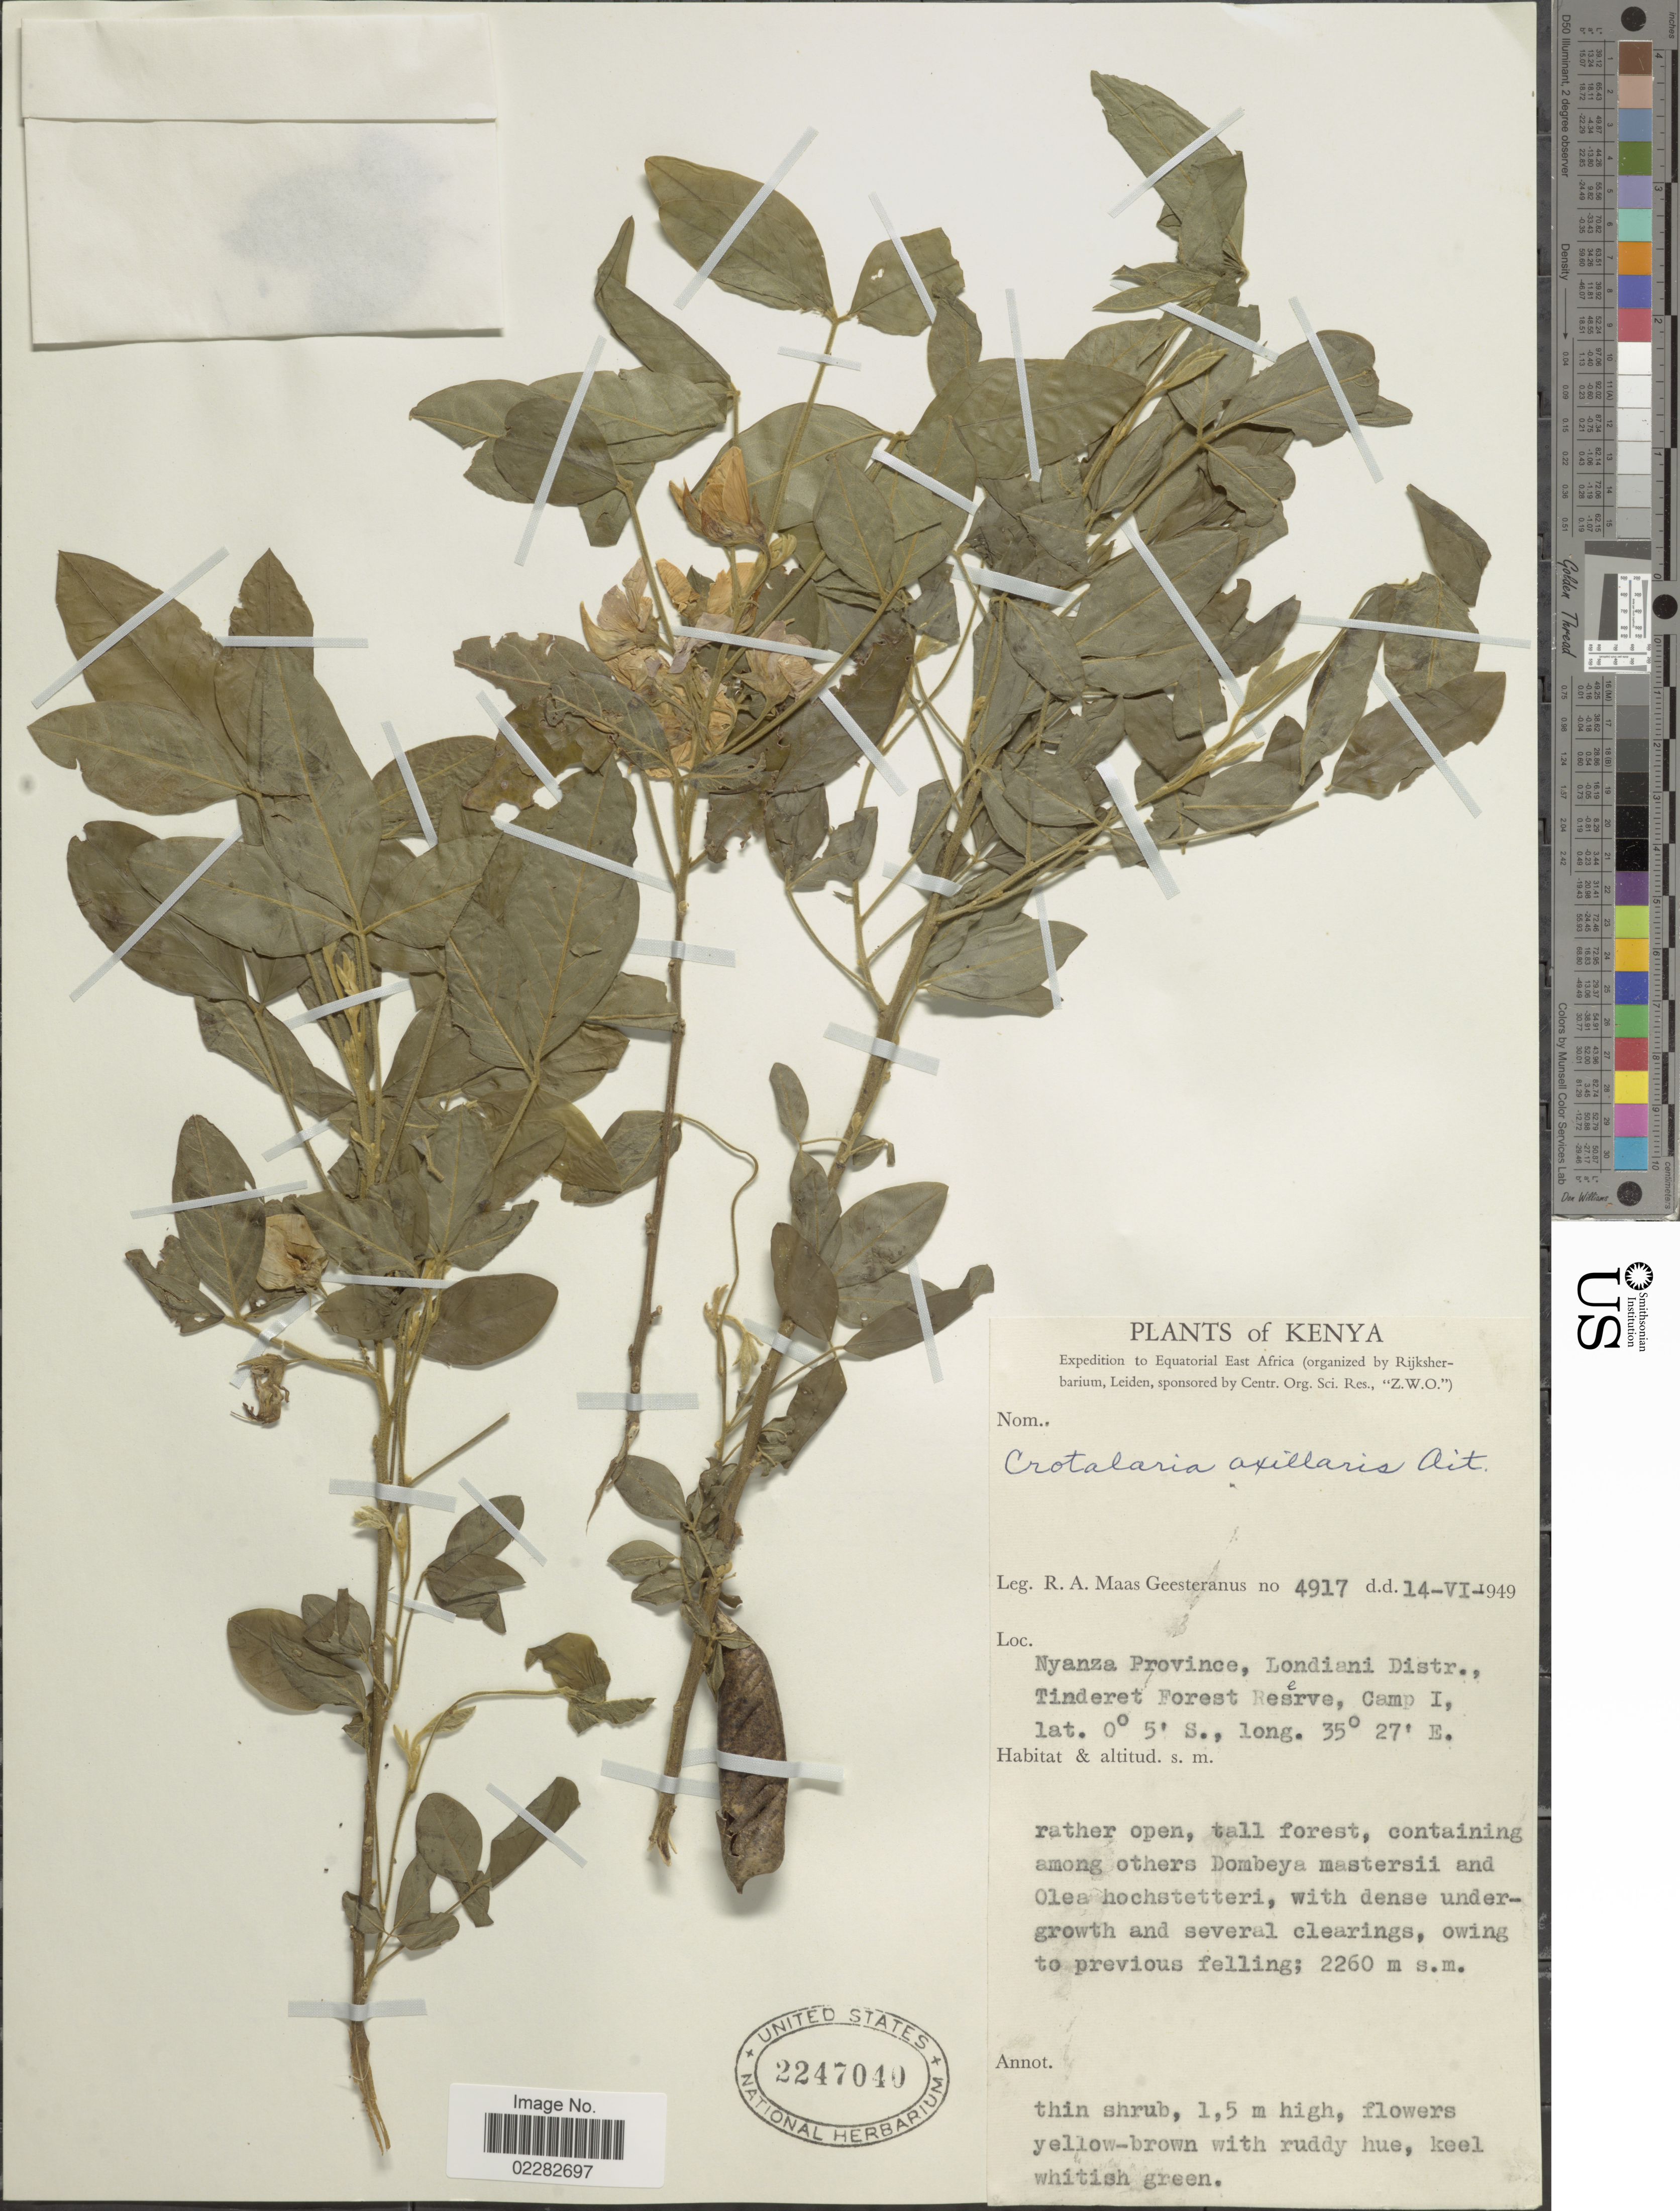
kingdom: Plantae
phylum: Tracheophyta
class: Magnoliopsida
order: Fabales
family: Fabaceae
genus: Crotalaria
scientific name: Crotalaria axillaris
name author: Aiton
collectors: R. A. Maas Geesteranus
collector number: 4917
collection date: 1949-06-14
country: Kenya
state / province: Kericho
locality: Londiani Distr., Tinderet Forest Reserve, Camp I.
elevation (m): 2260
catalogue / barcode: US 2247040